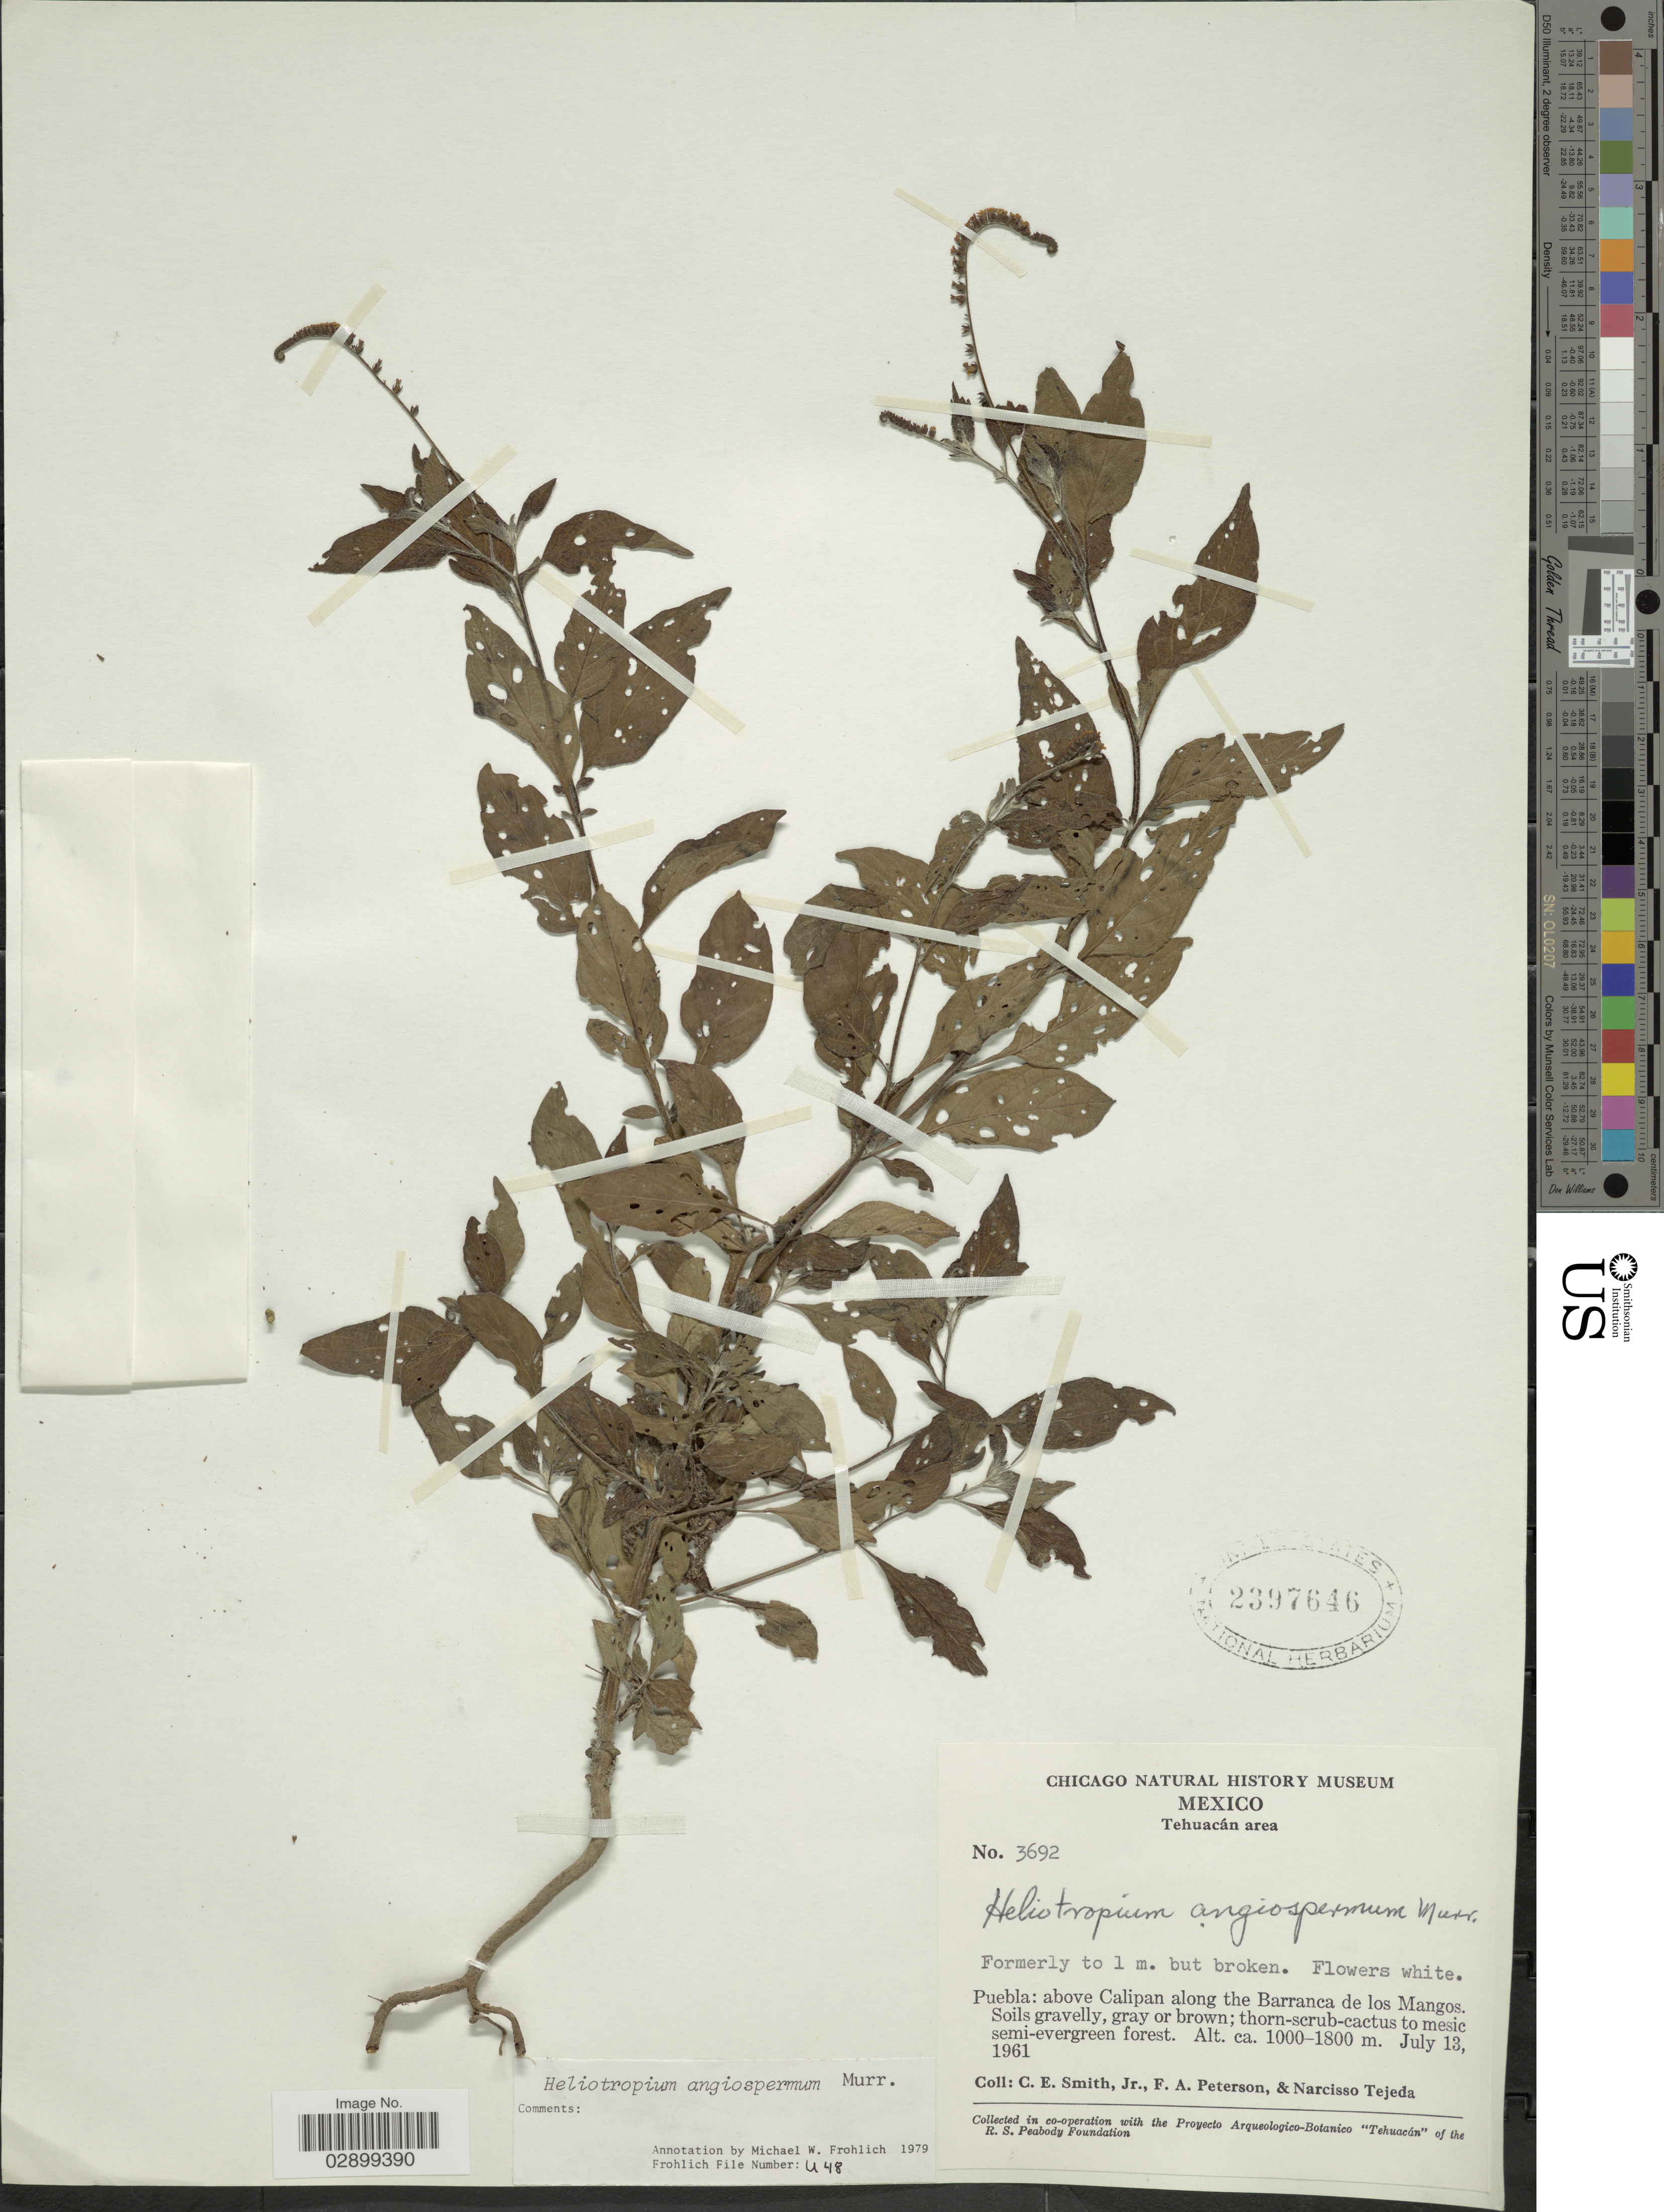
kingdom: Plantae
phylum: Tracheophyta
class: Magnoliopsida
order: Boraginales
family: Heliotropiaceae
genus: Heliotropium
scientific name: Heliotropium angiospermum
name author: Murray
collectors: C. E. Smith Jr., F. A. Peterson & N. Tejeda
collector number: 3692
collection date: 1961-07-13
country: Mexico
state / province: Puebla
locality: Tehuacán area. Above Calipan along the Barranca de los Mangos.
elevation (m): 1000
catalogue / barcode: US 2397646